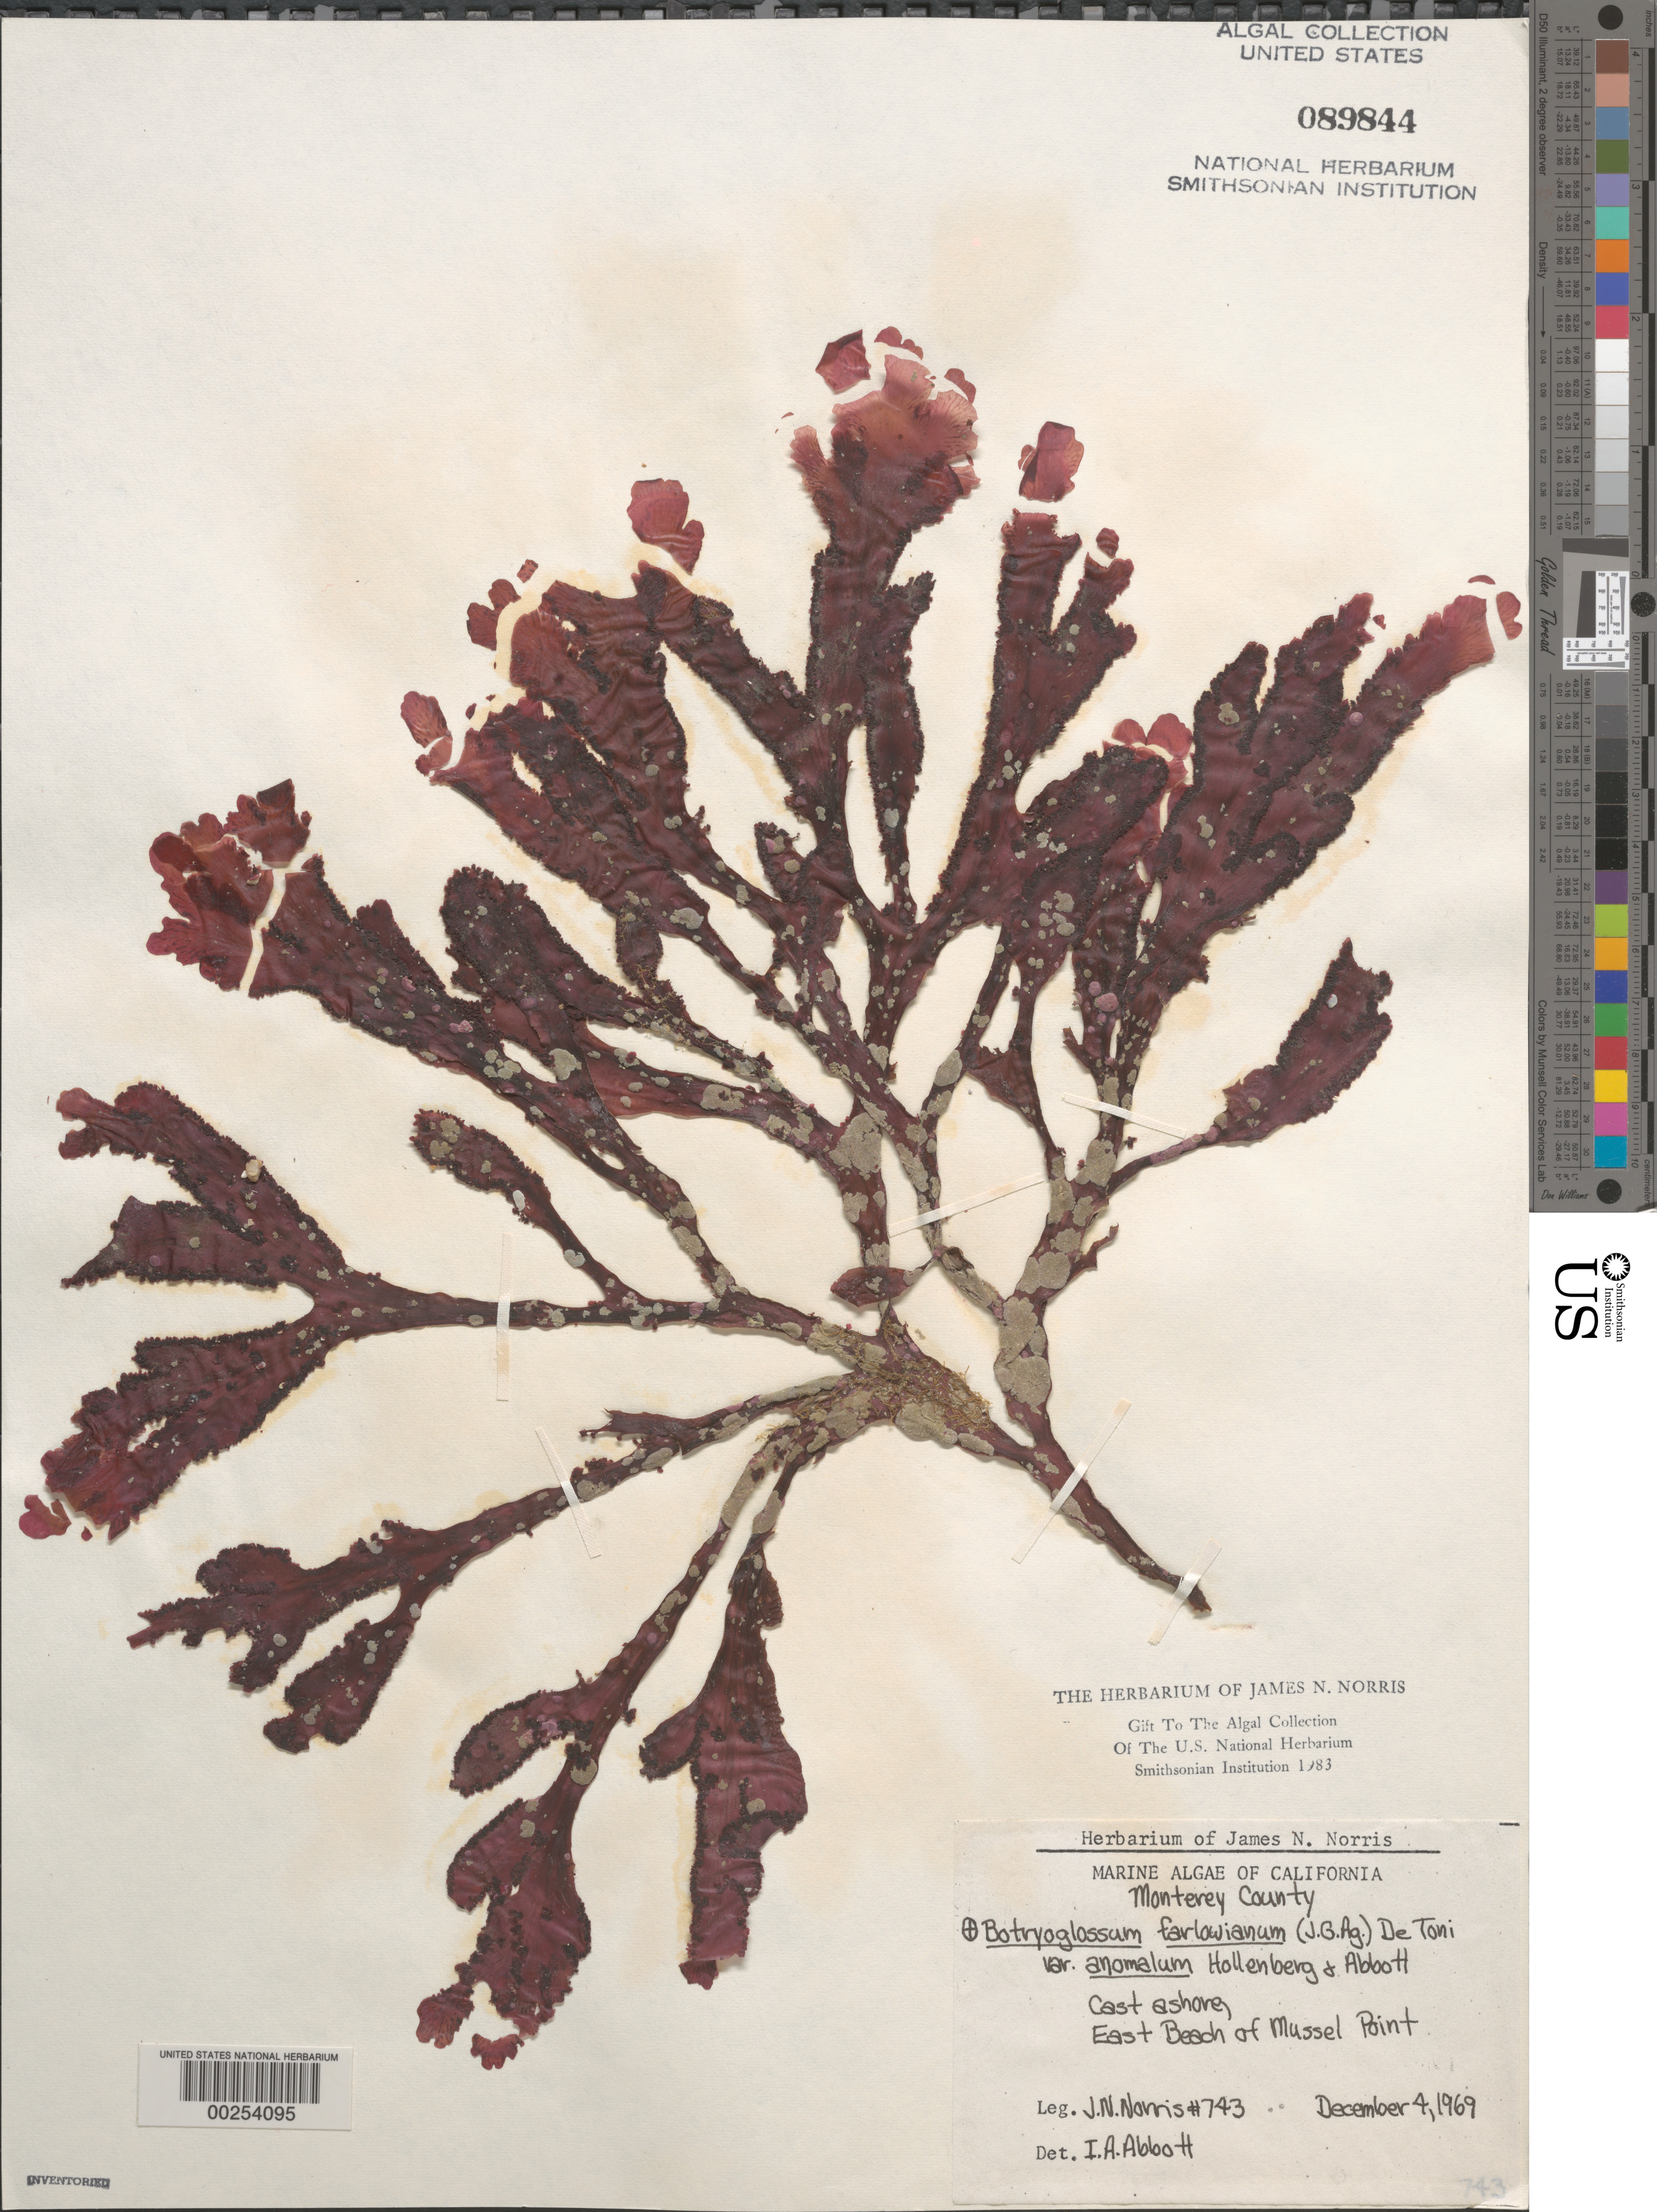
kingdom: Plantae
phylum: Rhodophyta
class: Florideophyceae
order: Ceramiales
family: Delesseriaceae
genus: Botryoglossum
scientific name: Botryoglossum farlowianum var. anomalum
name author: Hollenb. & I.A. Abbott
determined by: Abbott, Isabella A.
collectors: J. N. Norris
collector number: JN-743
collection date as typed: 04 Dec 1969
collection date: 1969-12-04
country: United States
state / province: California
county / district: Monterey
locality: East Beach, Mussel Point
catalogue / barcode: US 89844